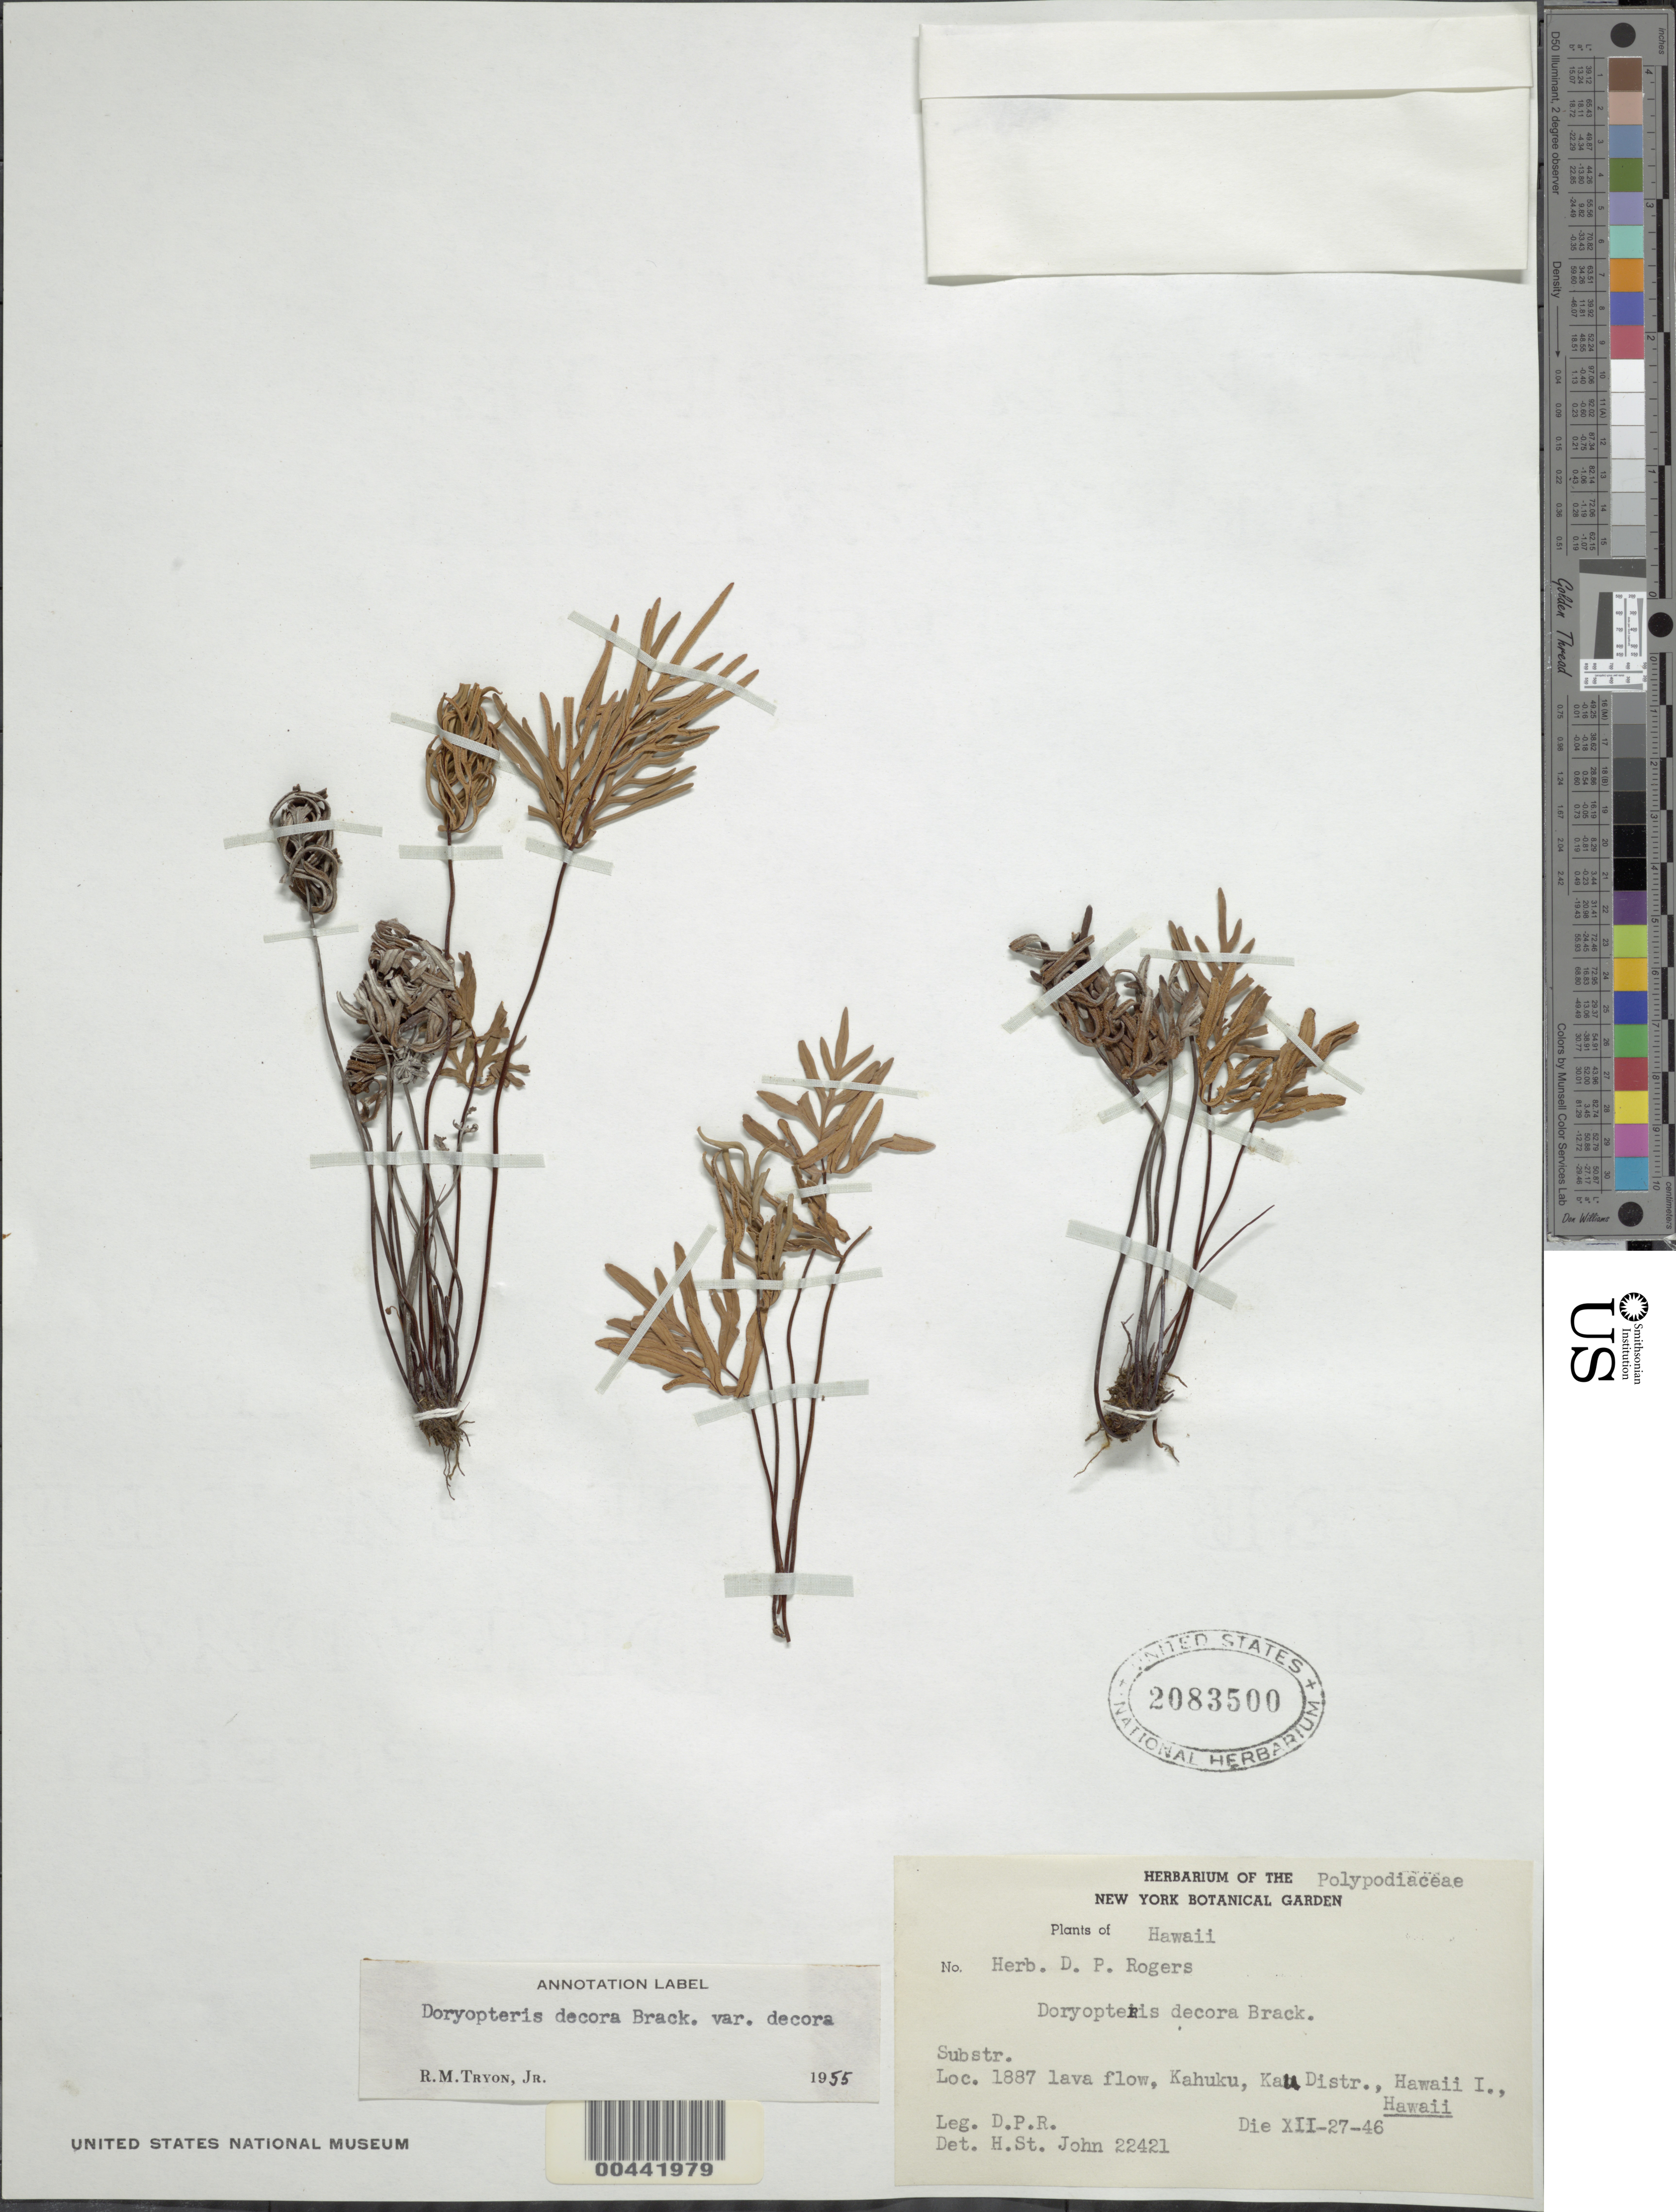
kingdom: Plantae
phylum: Tracheophyta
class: Polypodiopsida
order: Polypodiales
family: Pteridaceae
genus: Doryopteris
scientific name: Doryopteris decora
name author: Brack.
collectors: D. Rogers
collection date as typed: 27 Dec 1946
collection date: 1946-12-27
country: United States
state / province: Hawaii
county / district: Hawaii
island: Hawaii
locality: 1887 Lava Flow, Kahuku, Kau Distr.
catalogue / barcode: US 2083500